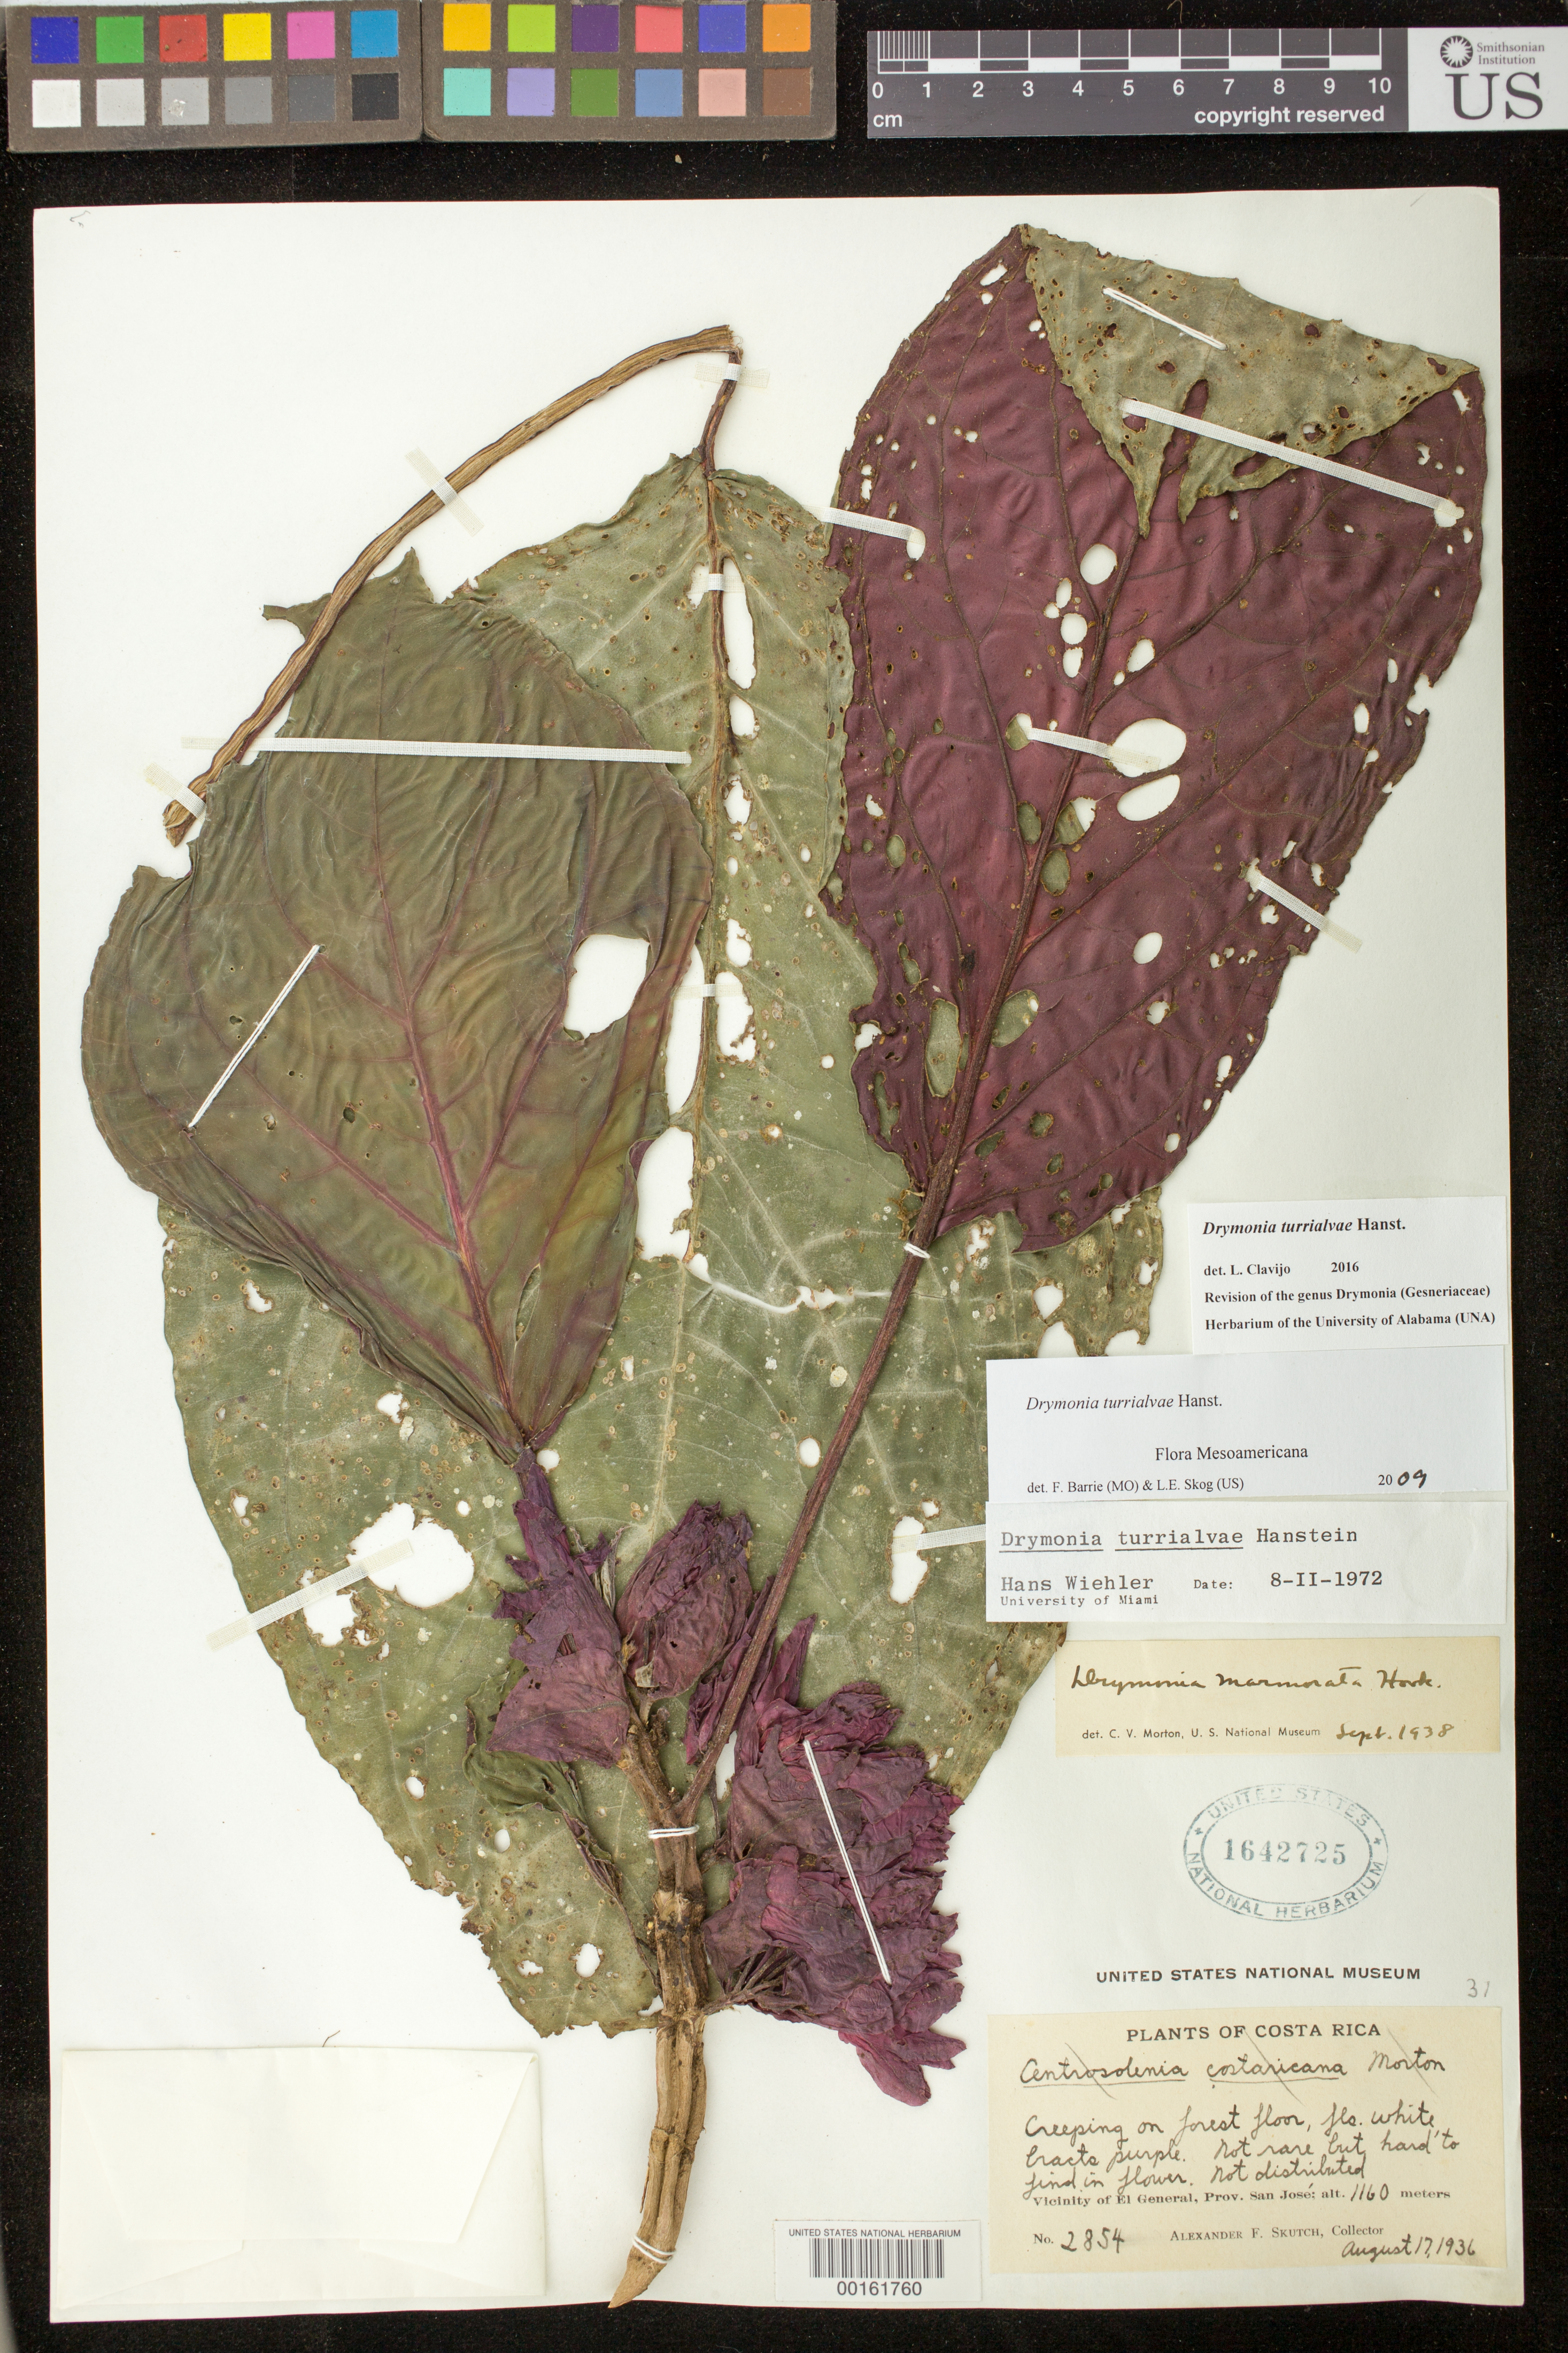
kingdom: Plantae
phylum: Tracheophyta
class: Magnoliopsida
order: Lamiales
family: Gesneriaceae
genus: Drymonia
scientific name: Drymonia turrialvae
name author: Hanst.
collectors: A. F. Skutch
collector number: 2854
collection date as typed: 17 Aug 1936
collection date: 1936-08-17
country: Costa Rica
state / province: San José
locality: Vicinity of El General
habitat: Creeping on forest floor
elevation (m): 1160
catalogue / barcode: US 1642725